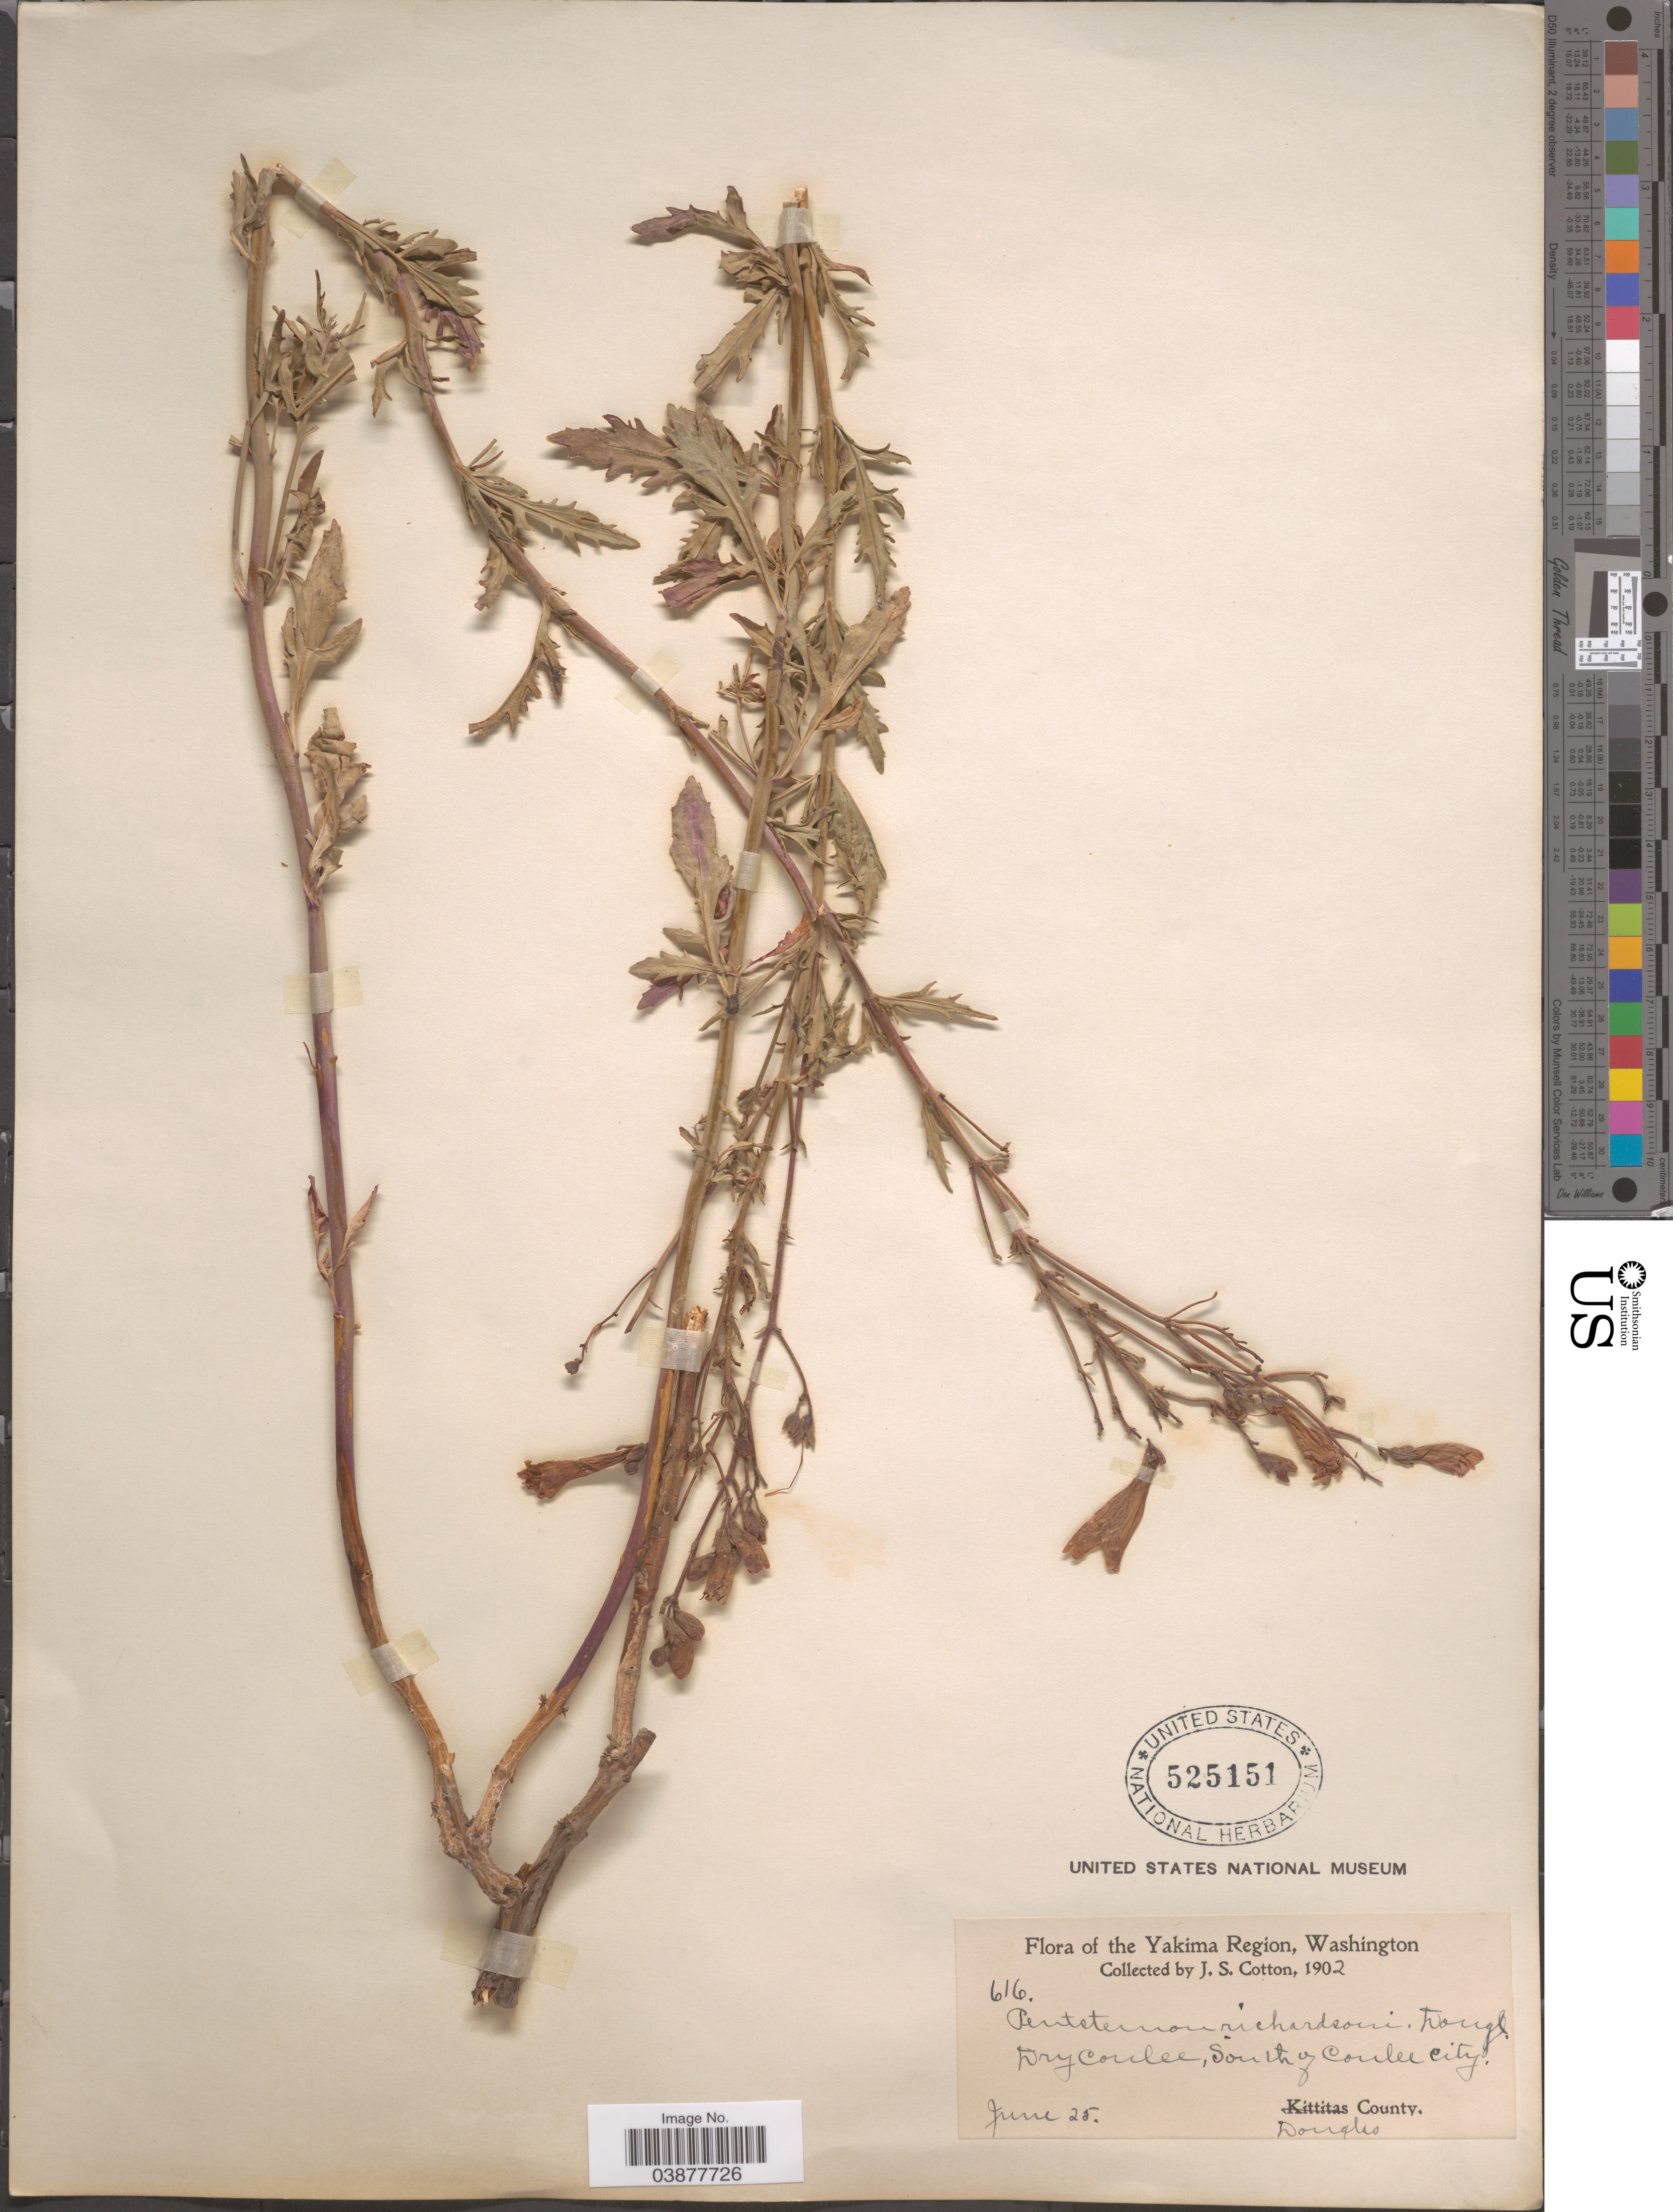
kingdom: Plantae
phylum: Tracheophyta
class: Magnoliopsida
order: Lamiales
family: Plantaginaceae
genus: Penstemon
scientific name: Penstemon richardsonii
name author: Douglas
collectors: J. S. Cotton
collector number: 616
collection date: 1902-06-25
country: United States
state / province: Washington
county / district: Douglas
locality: Yakima Region. Dry Coulee, South of Coulee City. Douglas County.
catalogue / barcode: US 525151